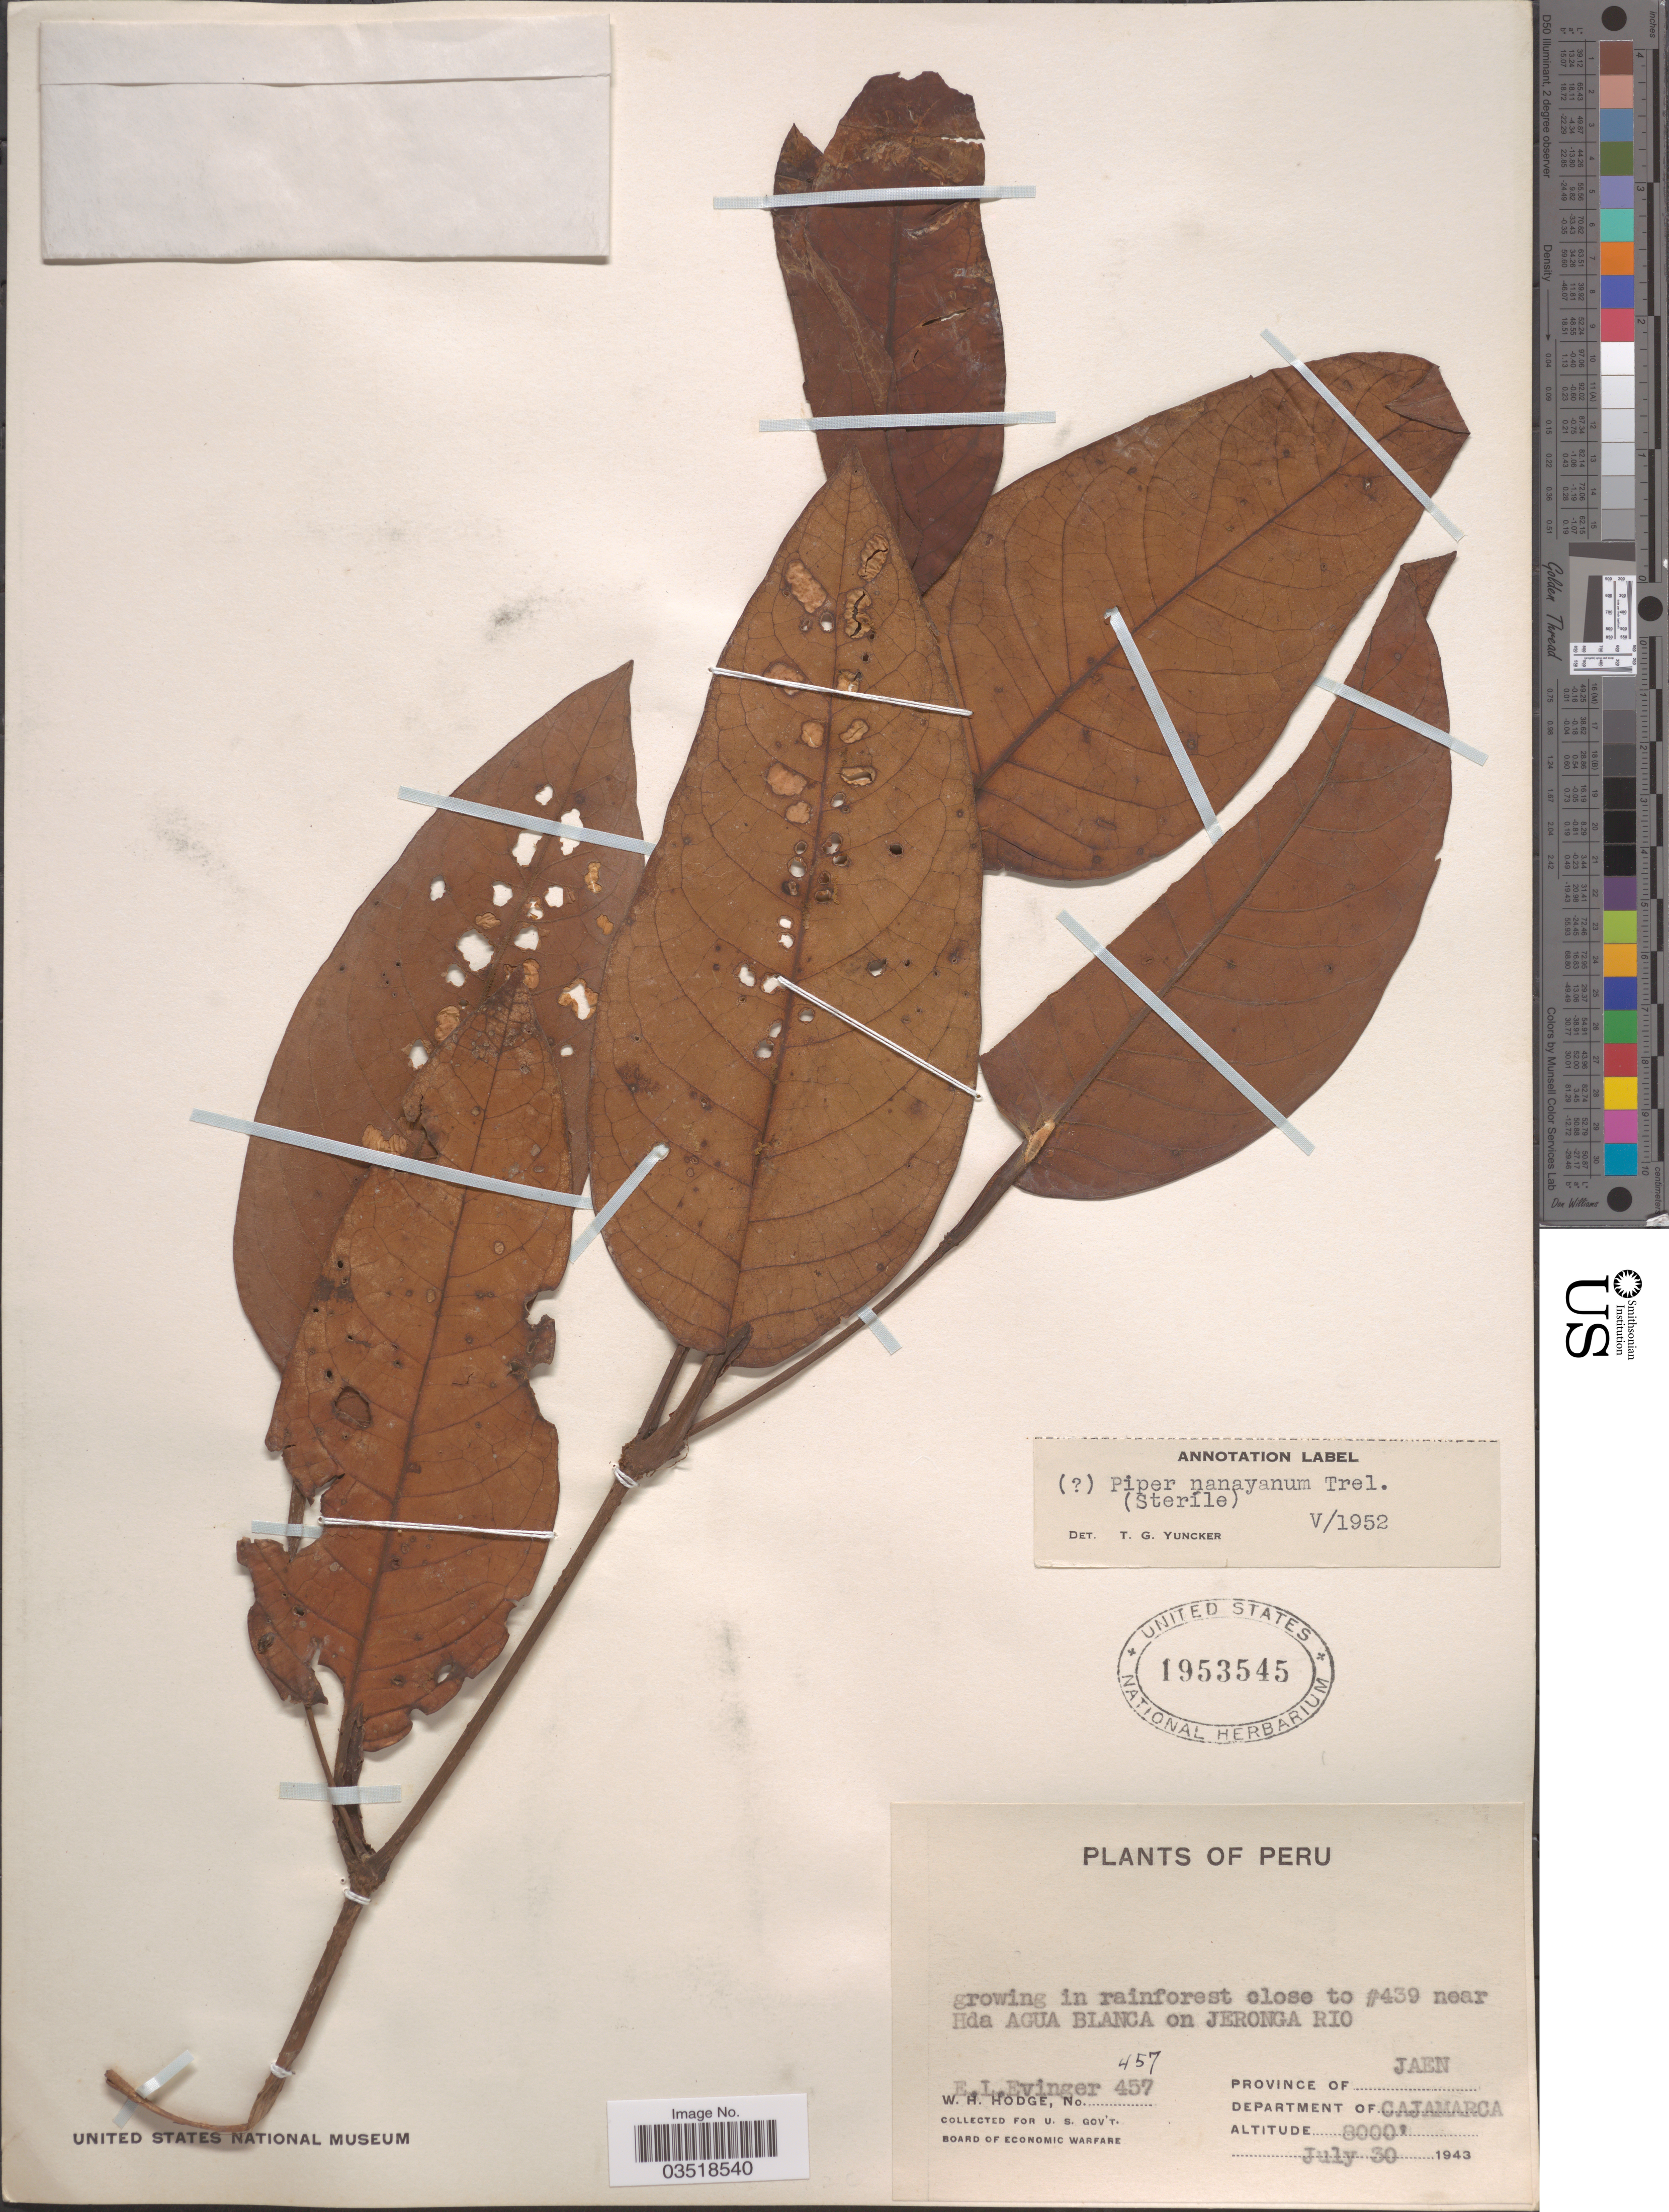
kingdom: Plantae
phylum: Tracheophyta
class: Magnoliopsida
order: Piperales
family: Piperaceae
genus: Piper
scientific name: Piper nanayanum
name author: Trel.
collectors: E. Evinger & W. Hodge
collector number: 457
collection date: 1943-07-30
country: Peru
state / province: Cajamarca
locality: Near Hda. Agua Blanca on Jeronga Rio. Province of Jaen. Department of Cajamarca.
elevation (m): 2438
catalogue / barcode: US 1953545